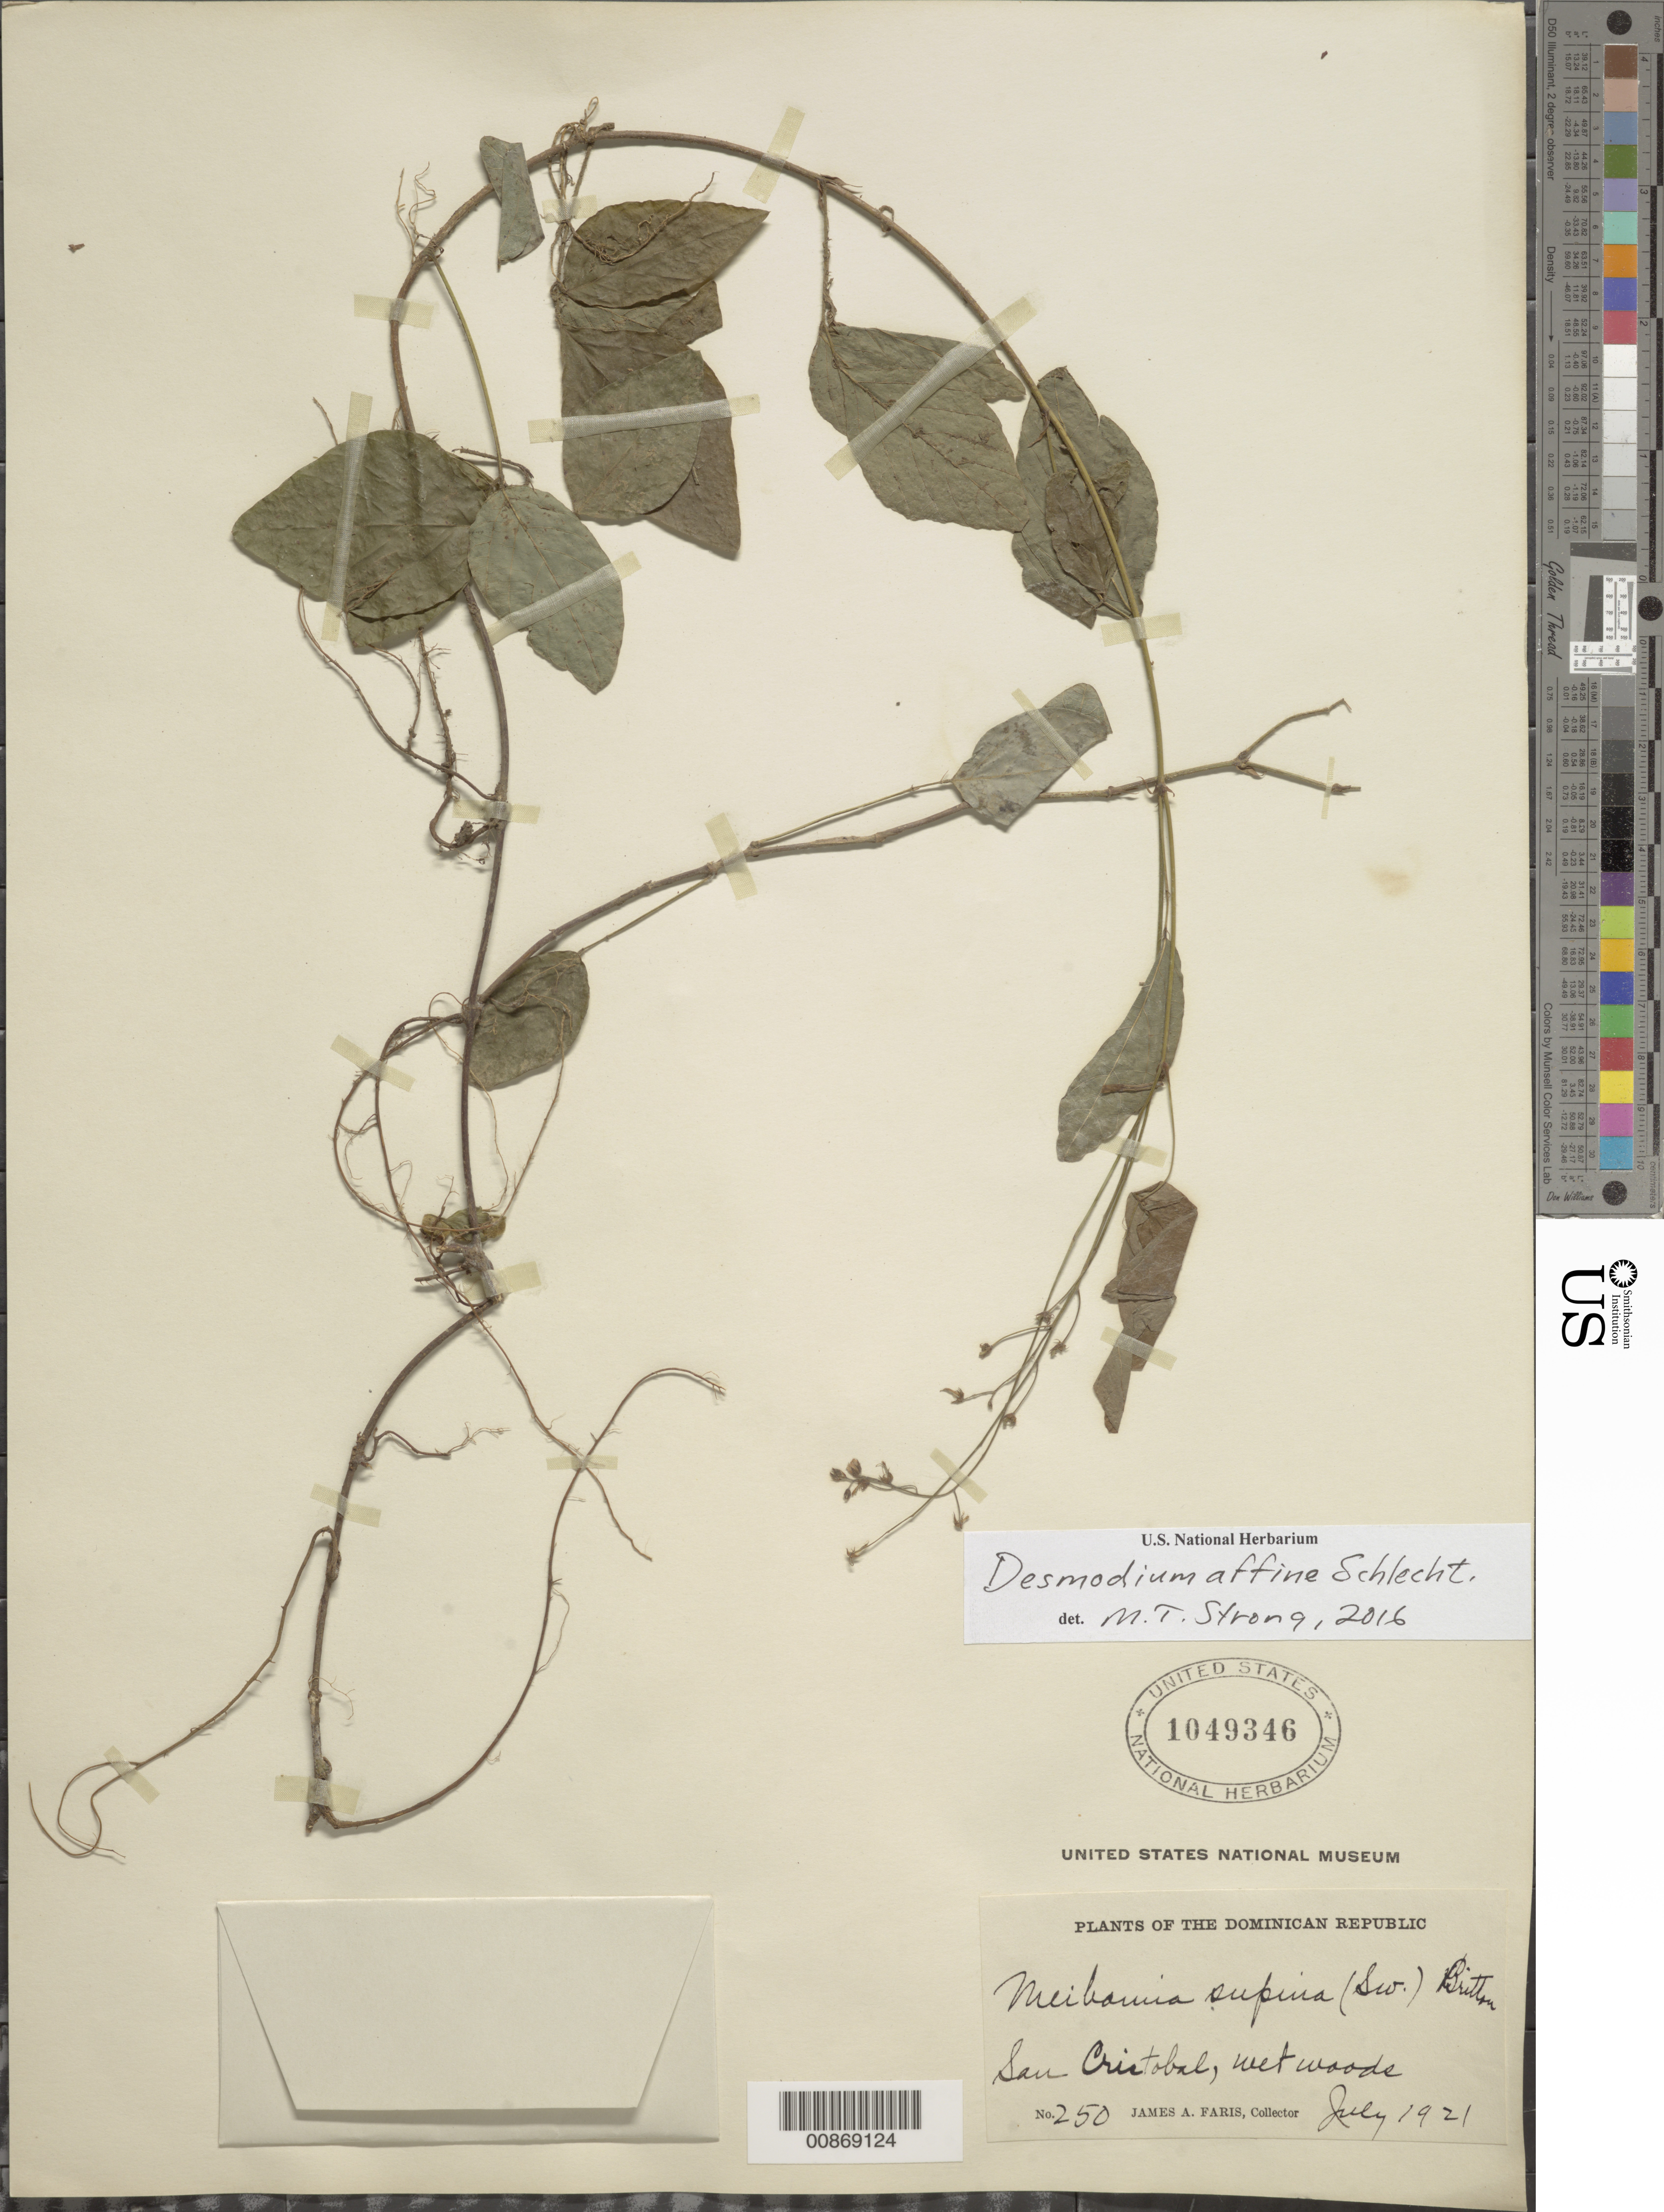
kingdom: Plantae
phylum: Tracheophyta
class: Magnoliopsida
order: Fabales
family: Fabaceae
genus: Desmodium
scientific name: Desmodium affine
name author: Schltdl.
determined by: Strong, M. T., (US), Smithsonian Institution - National Museum of Natural History (UNITED STATES)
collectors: J. Faris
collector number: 250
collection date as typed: Jul 1921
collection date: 1921-07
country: Dominican Republic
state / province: San Cristóbal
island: Hispaniola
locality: San Cristóbal.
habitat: Wet woods.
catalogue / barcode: US 1049346